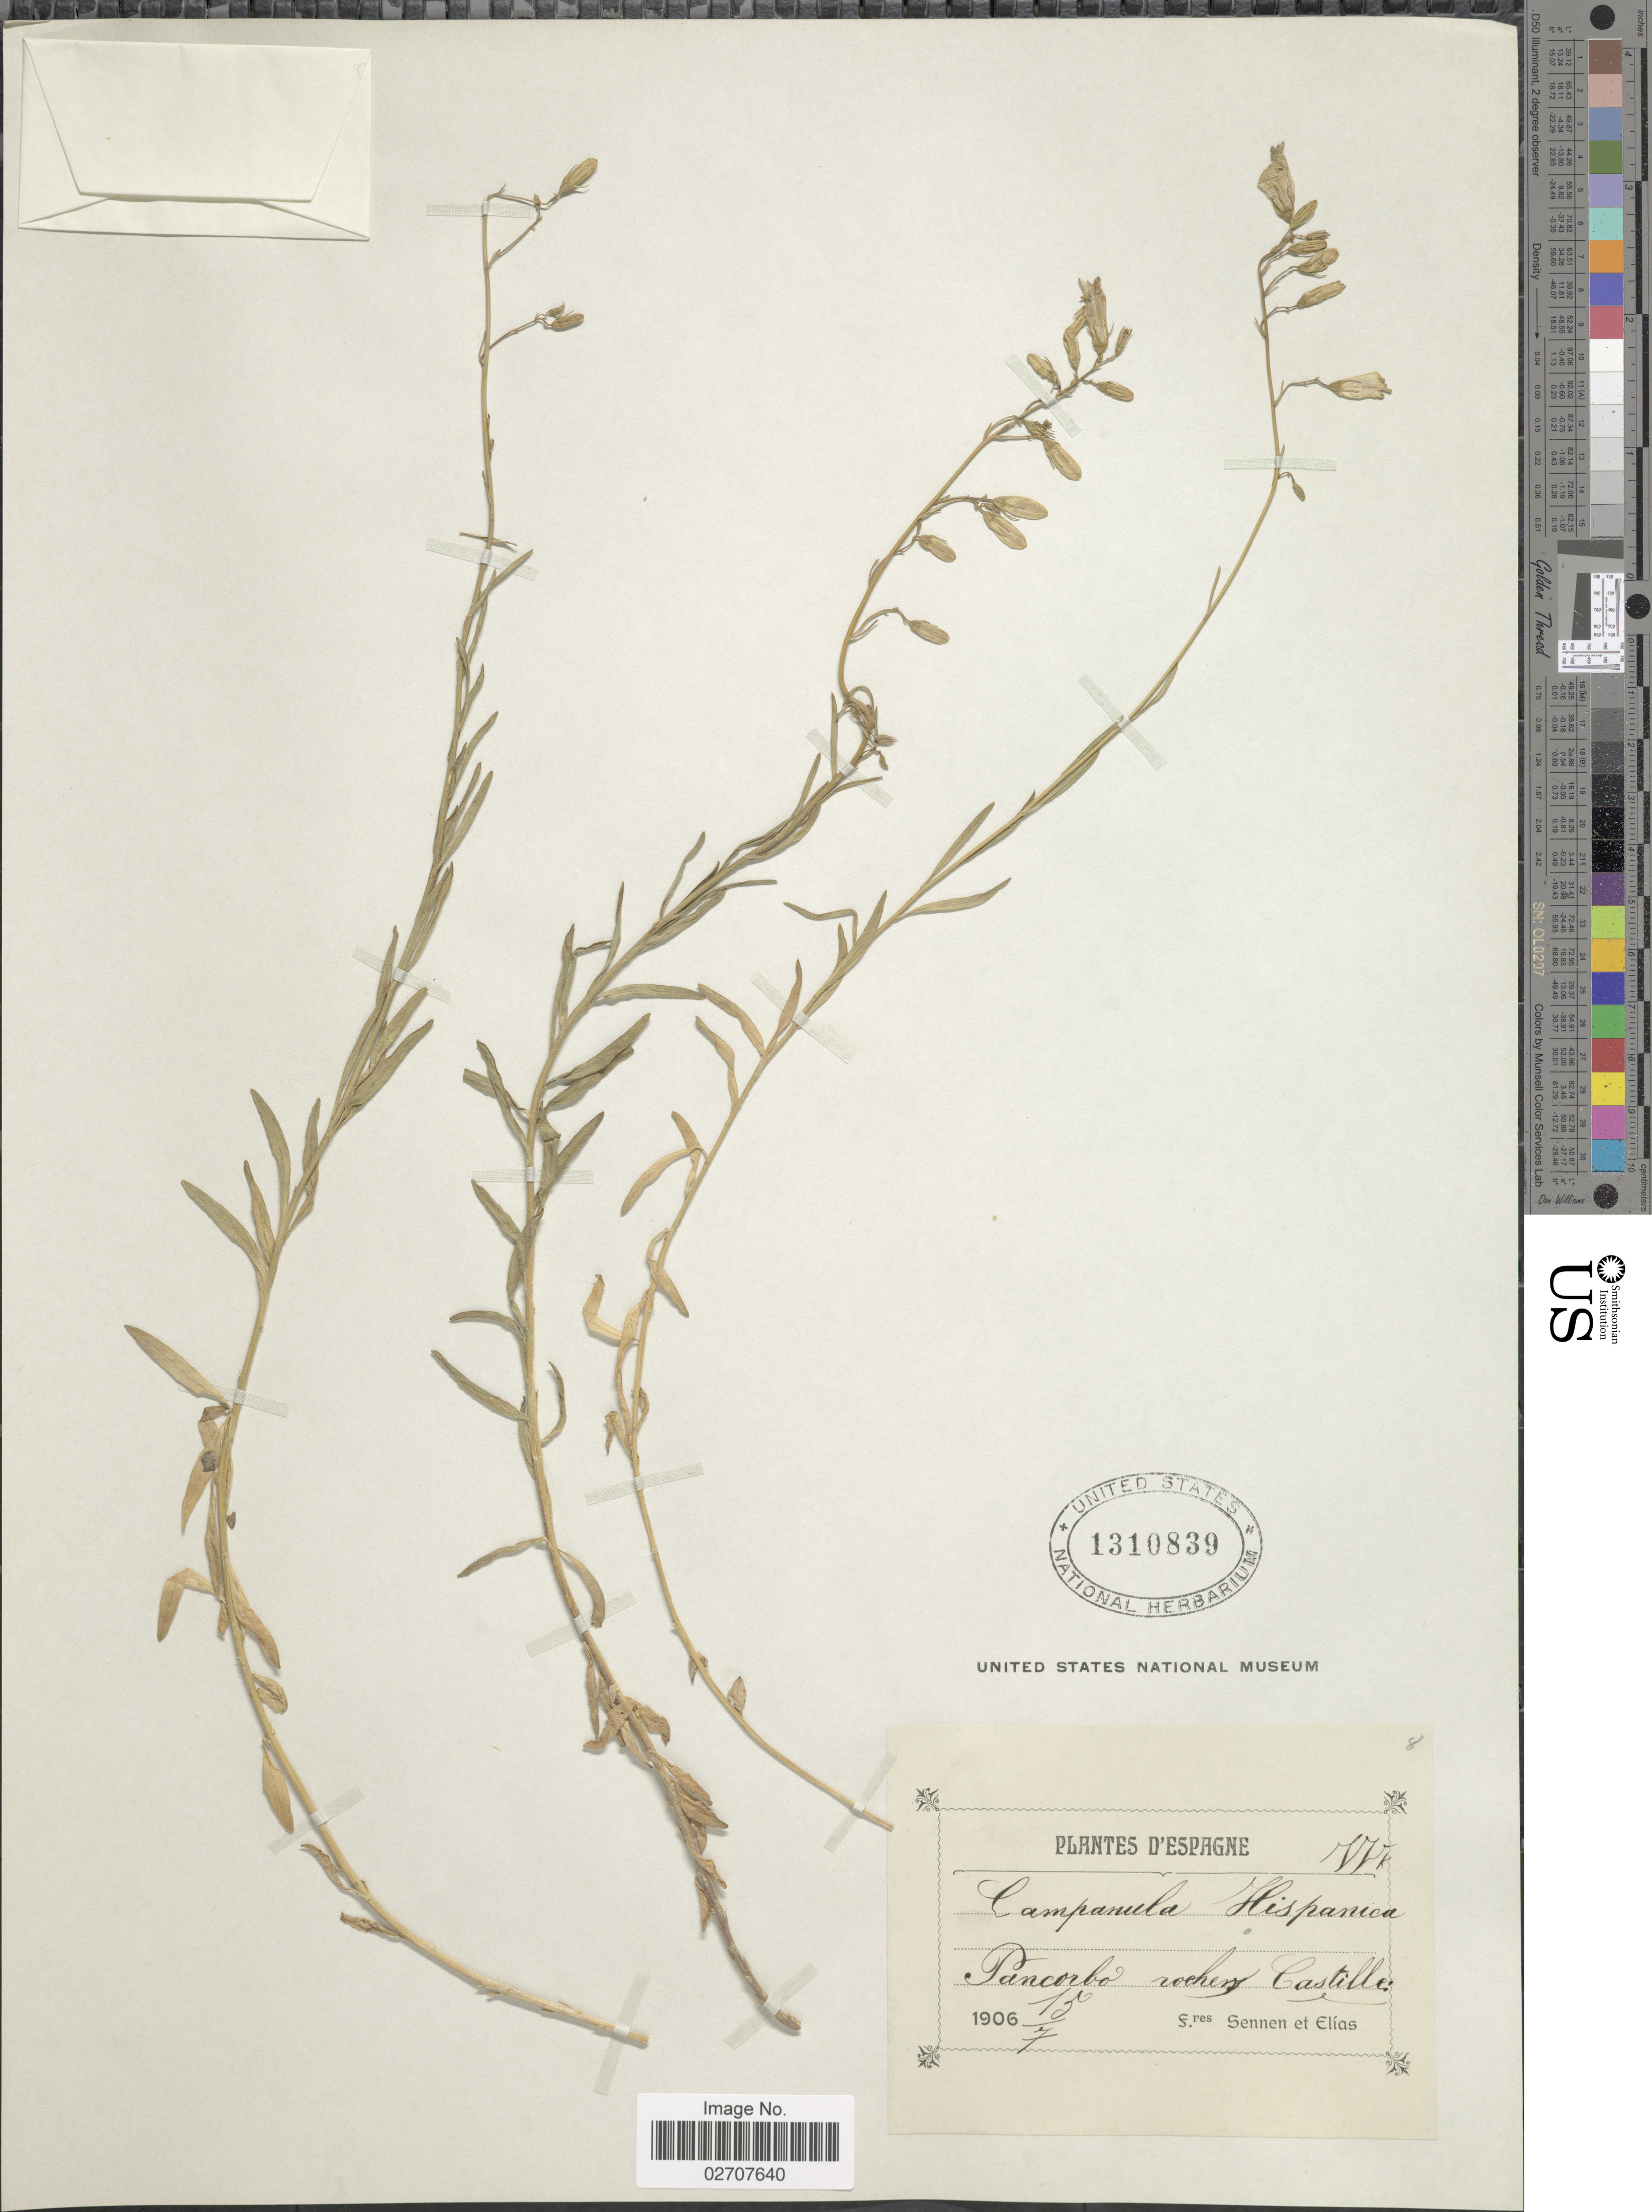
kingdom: Plantae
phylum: Tracheophyta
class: Magnoliopsida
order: Asterales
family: Campanulaceae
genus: Campanula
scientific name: Campanula hispanica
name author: Willk.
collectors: E. Sennen & Bro. Elias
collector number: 8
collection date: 1906-07-15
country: Spain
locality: D'Espagne. Pancorbo rochers Castille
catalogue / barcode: US 1310839